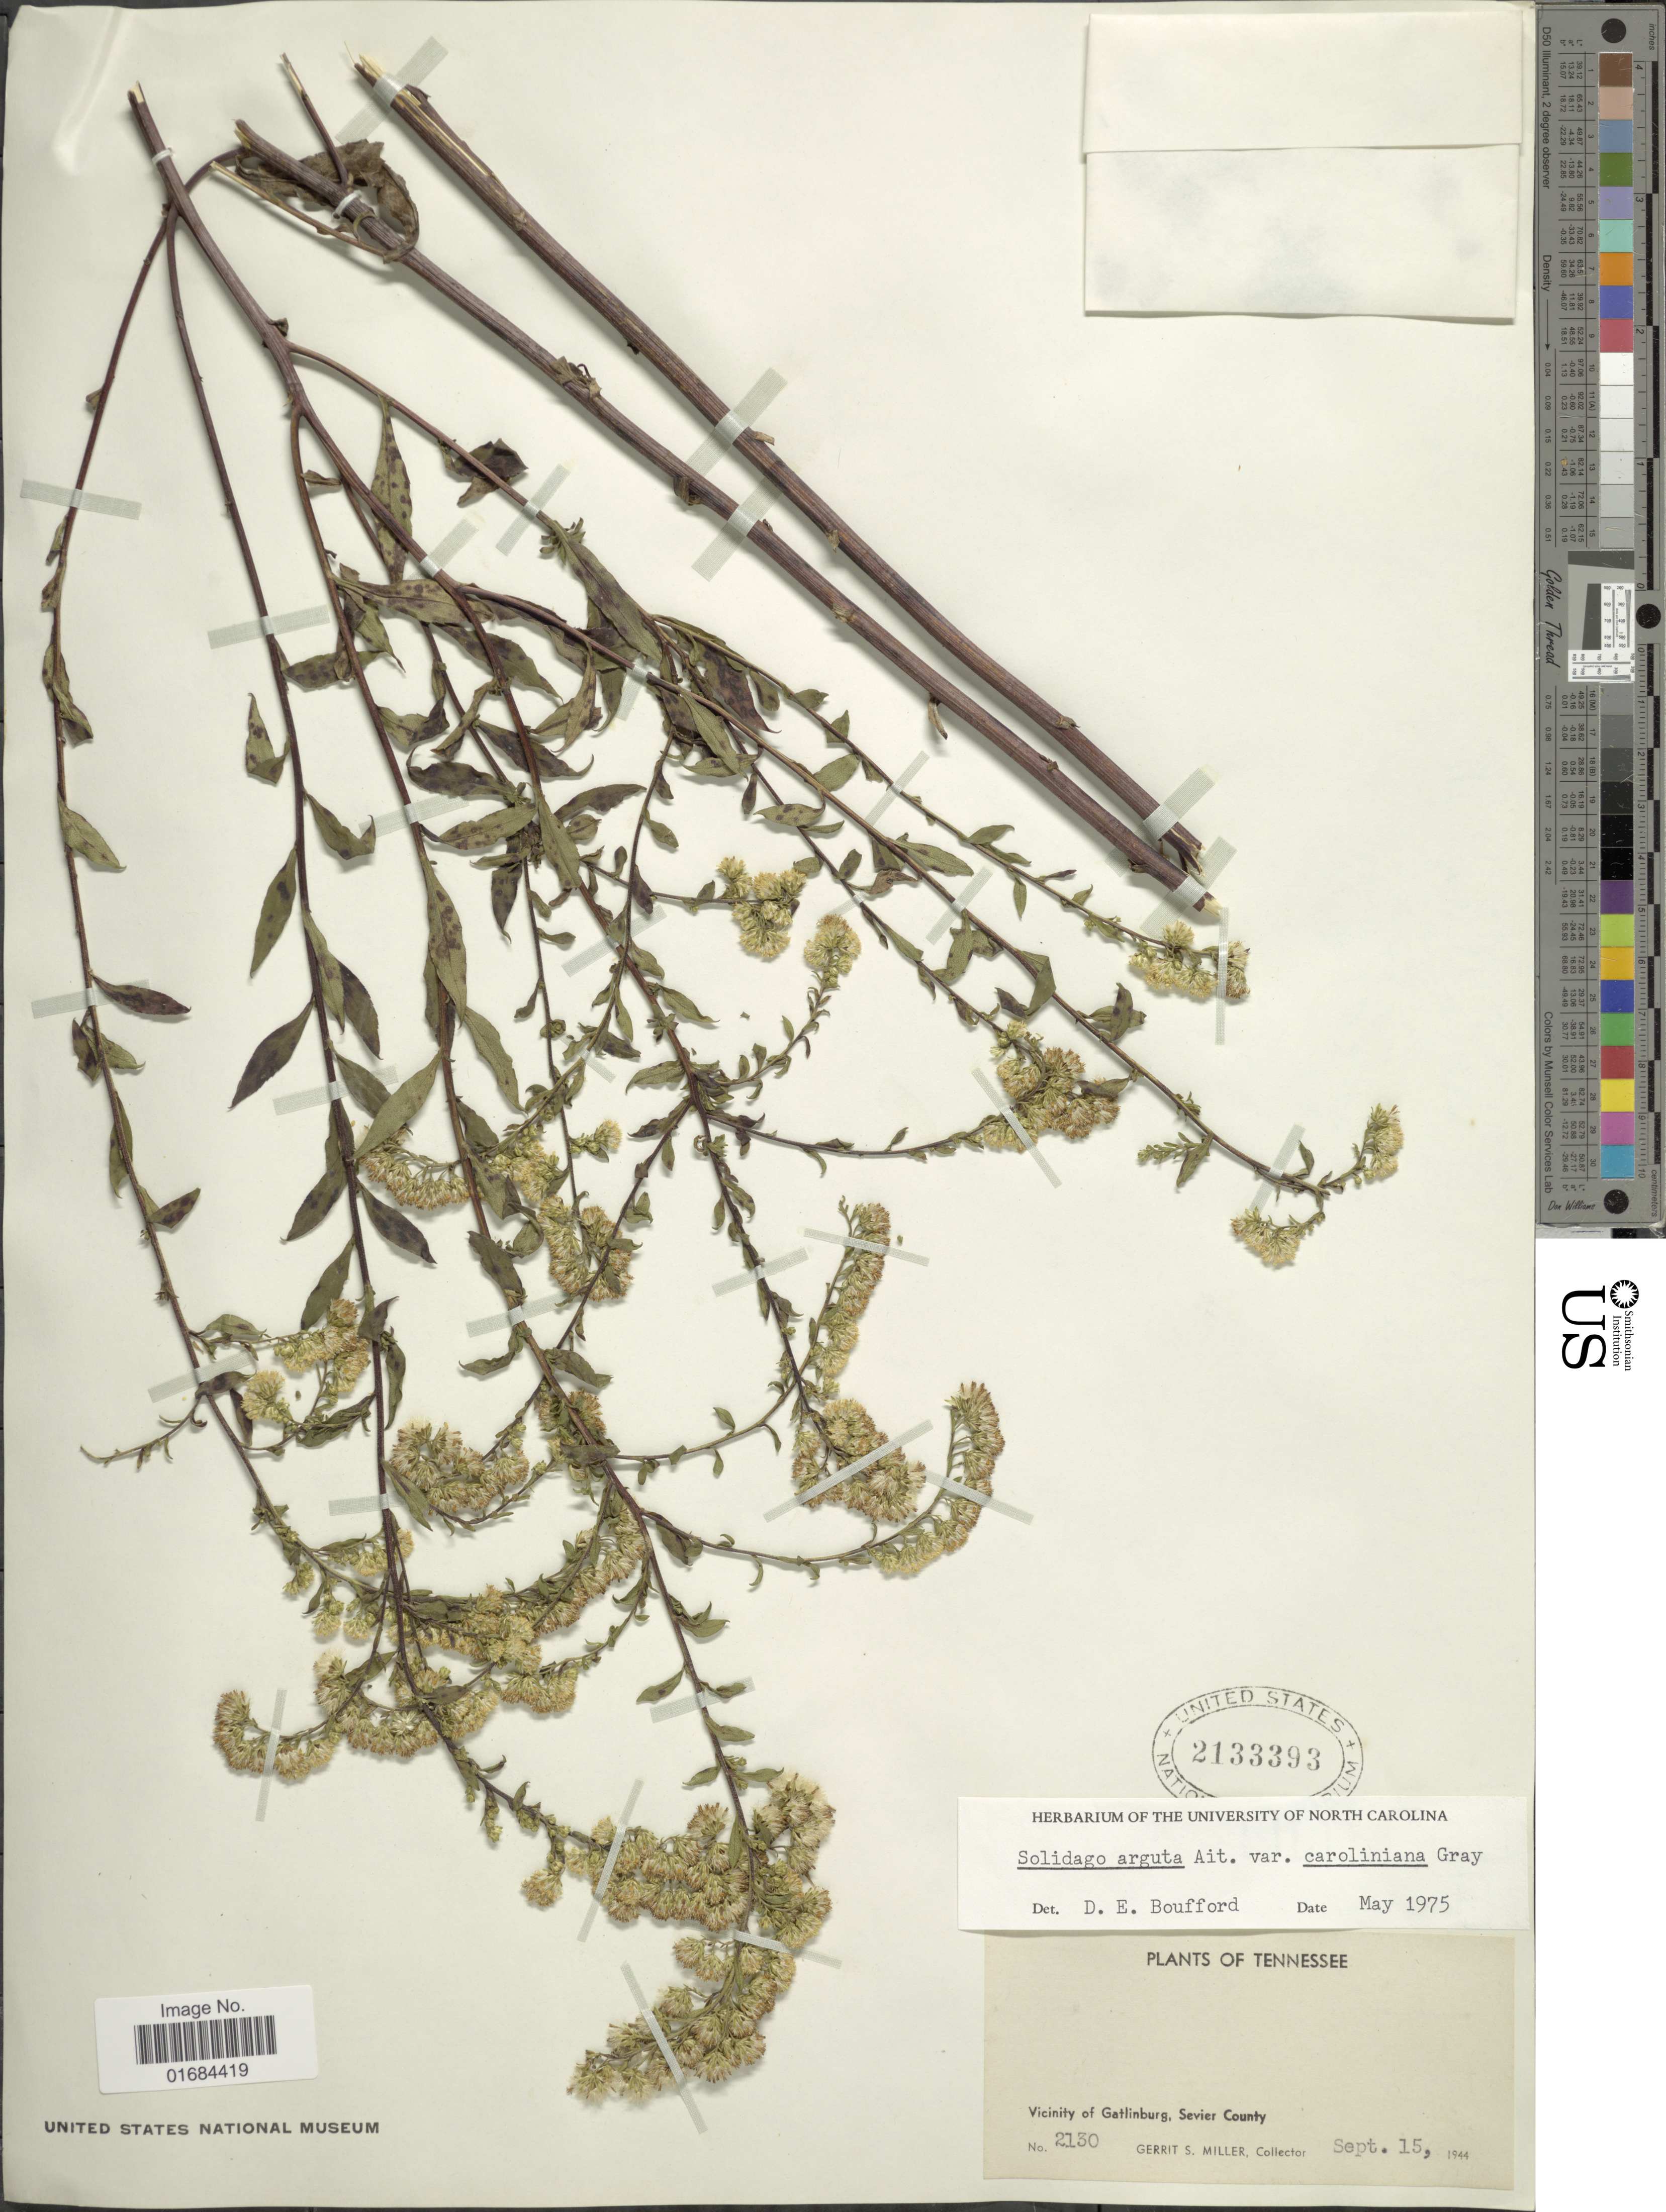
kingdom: Plantae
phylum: Tracheophyta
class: Magnoliopsida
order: Asterales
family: Asteraceae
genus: Solidago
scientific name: Solidago arguta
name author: Aiton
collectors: G. S. Miller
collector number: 2130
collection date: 1944-09-15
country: United States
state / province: Tennessee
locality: Vicinity of Gatlingburg, Sevier County.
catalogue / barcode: US 2133393